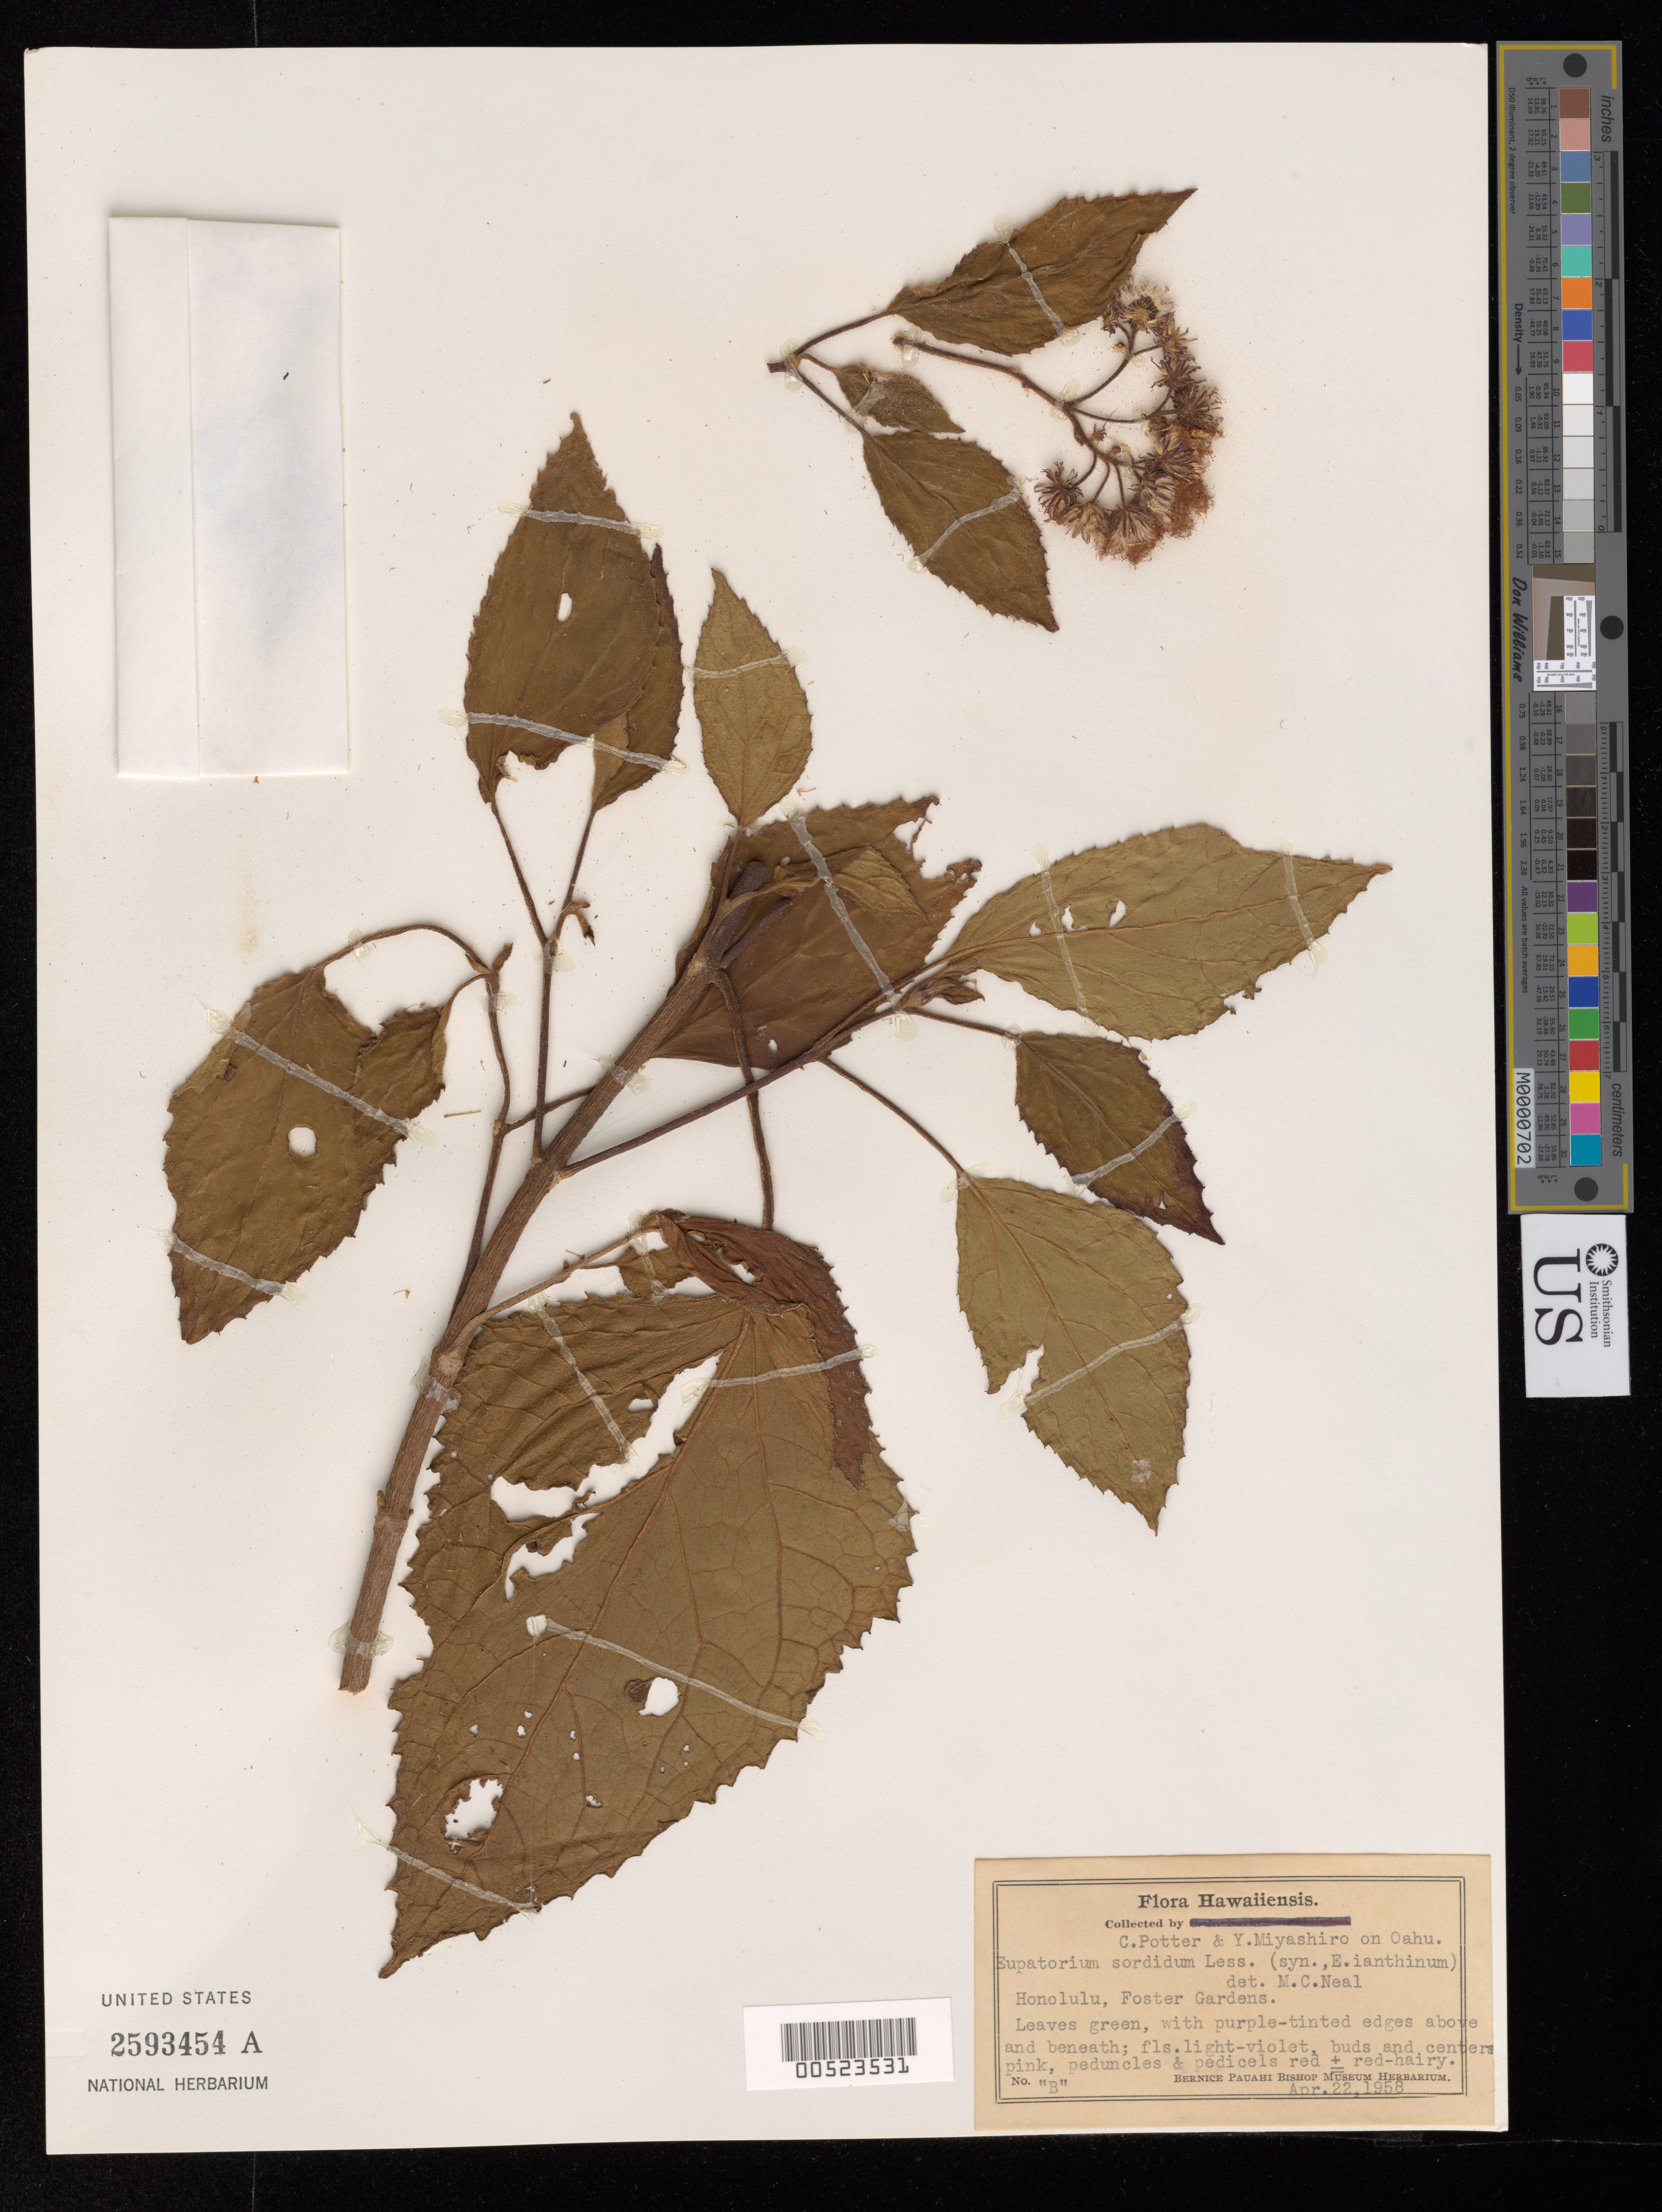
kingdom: Plantae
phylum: Tracheophyta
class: Magnoliopsida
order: Asterales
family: Asteraceae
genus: Bartlettina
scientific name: Bartlettina sordida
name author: (Less.) R.M. King & H. Rob.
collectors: C. Potter & Y. Miyashiro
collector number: B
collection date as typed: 22 Apr 1958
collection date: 1958-04-22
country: United States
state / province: Hawaii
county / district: Honolulu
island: Oahu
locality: Honolulu, Foster Gardens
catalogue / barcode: US 2593454A